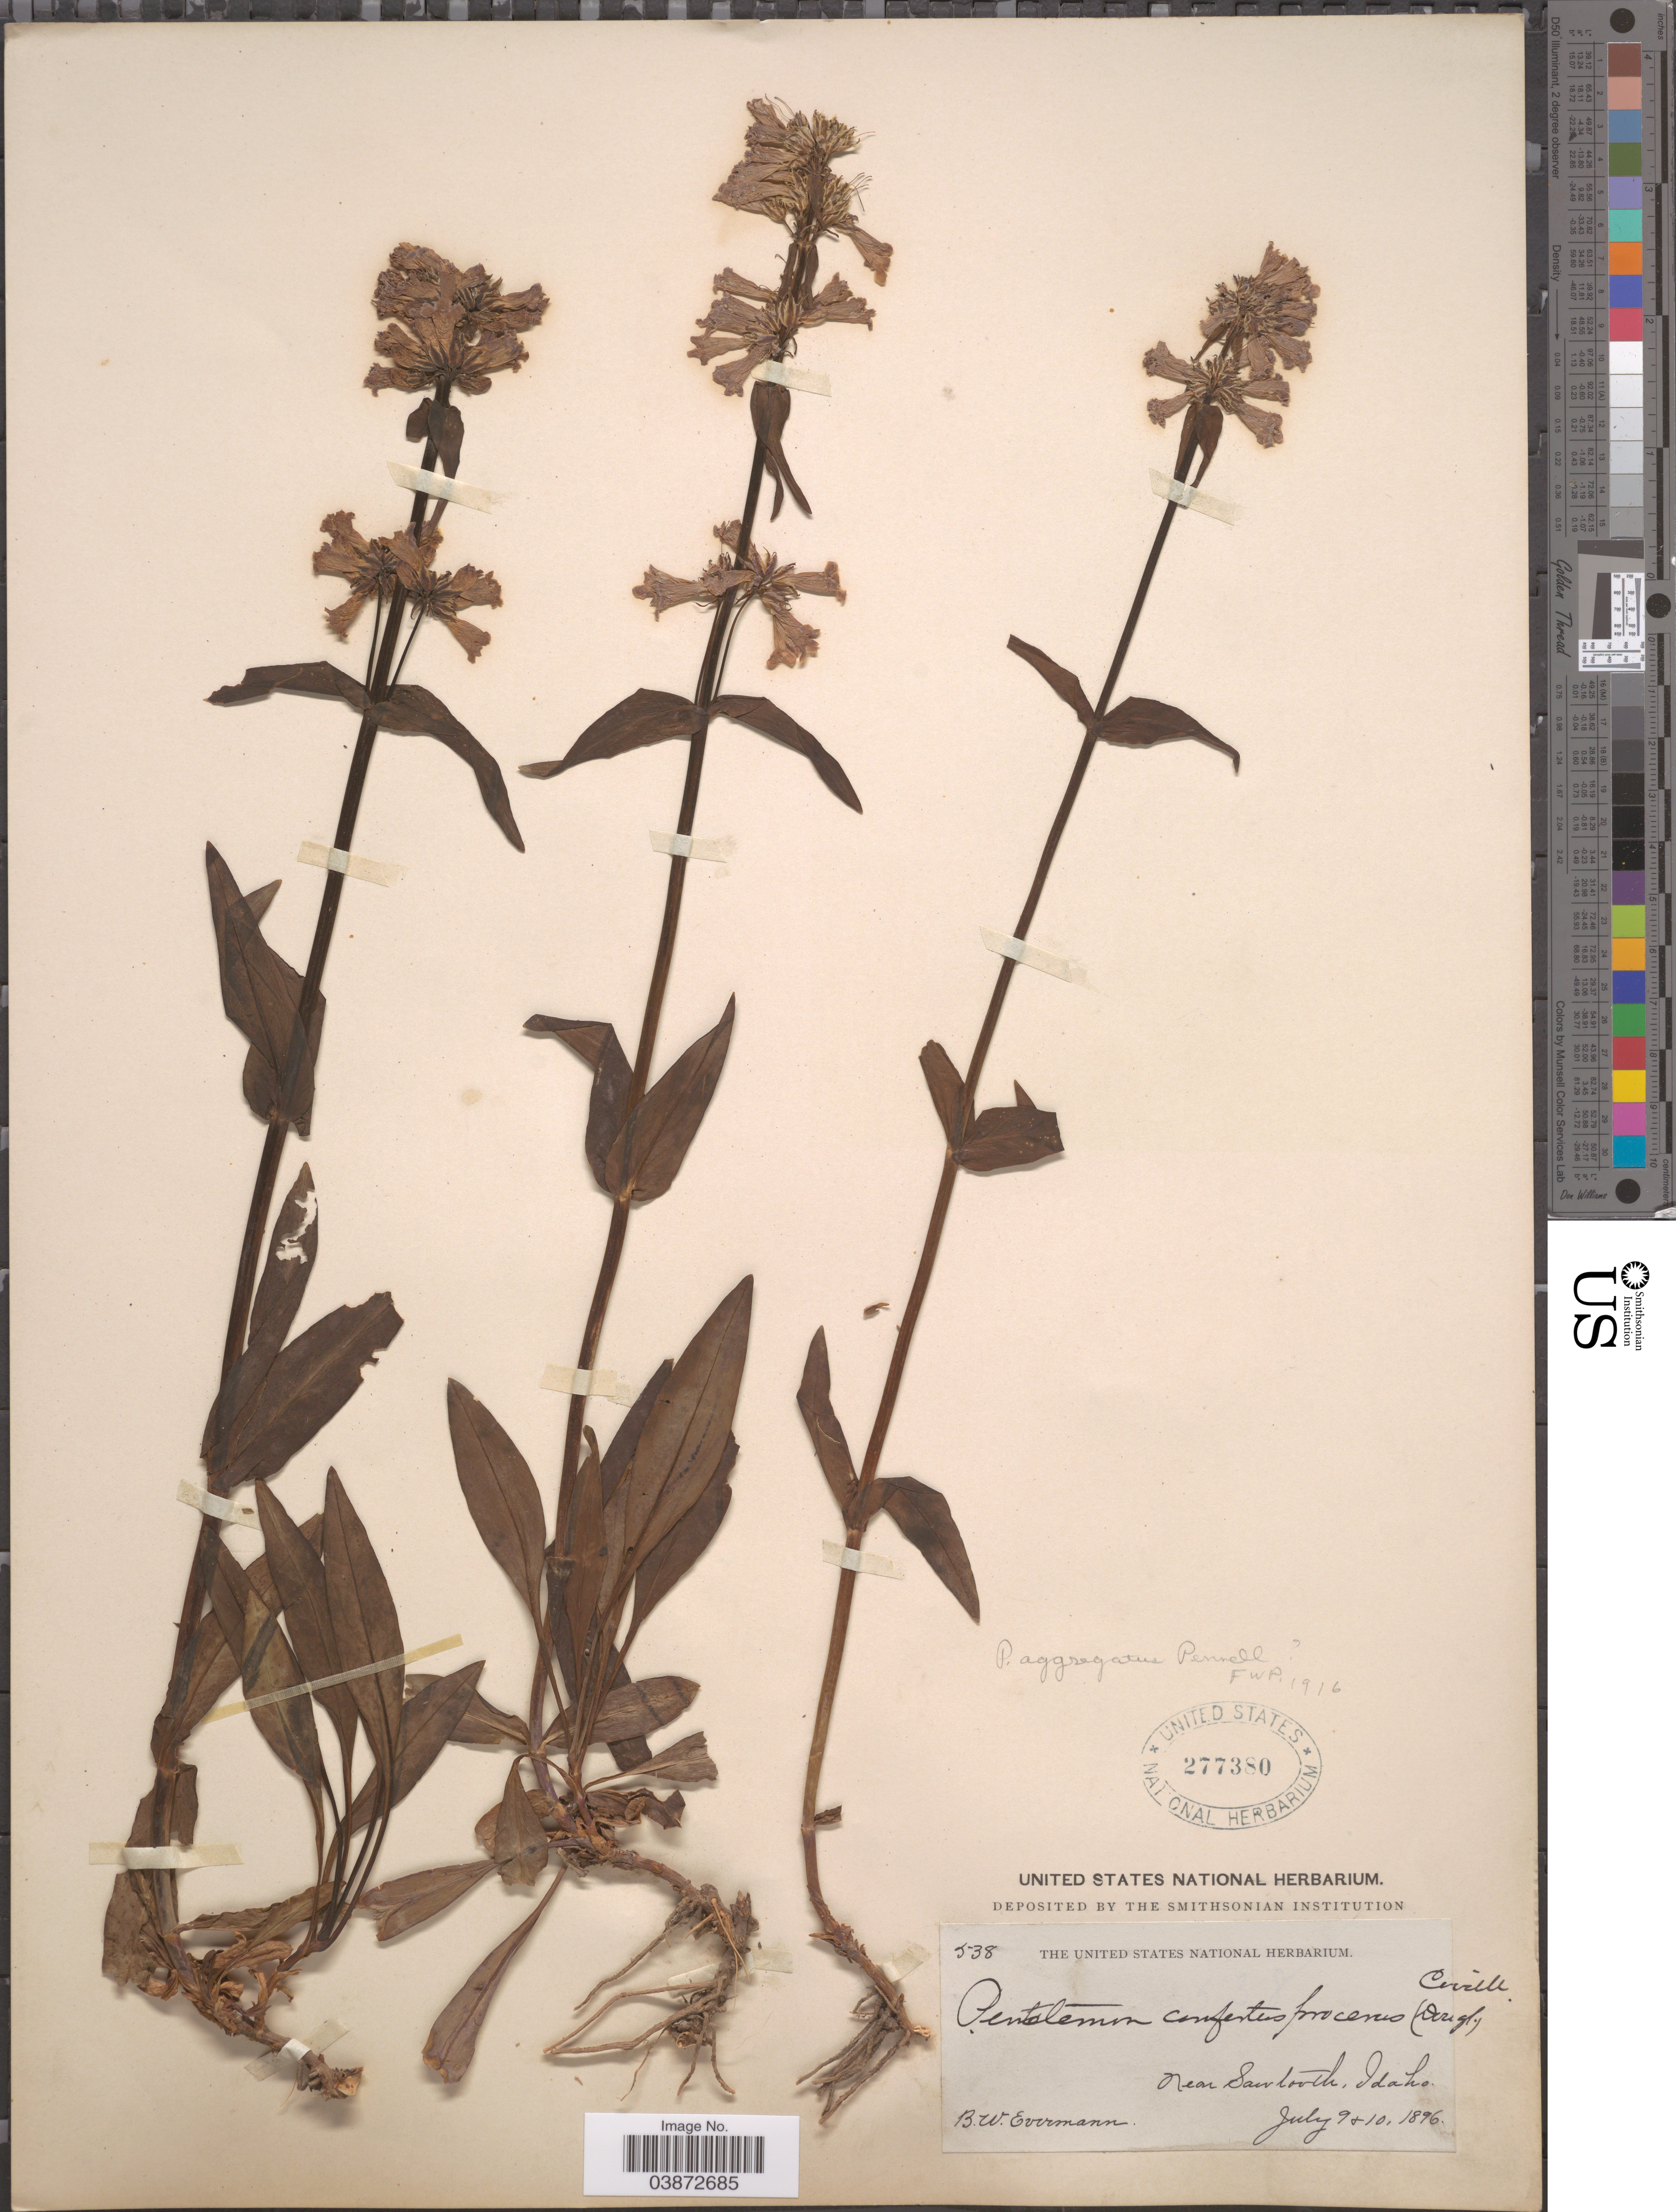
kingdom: Plantae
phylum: Tracheophyta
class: Magnoliopsida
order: Lamiales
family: Plantaginaceae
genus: Penstemon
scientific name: Penstemon aggregatus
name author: Pennell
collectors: B. W. Evermann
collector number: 538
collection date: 1896-07-09/1896-07-10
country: United States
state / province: Idaho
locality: Near Sawtooth.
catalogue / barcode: US 277380